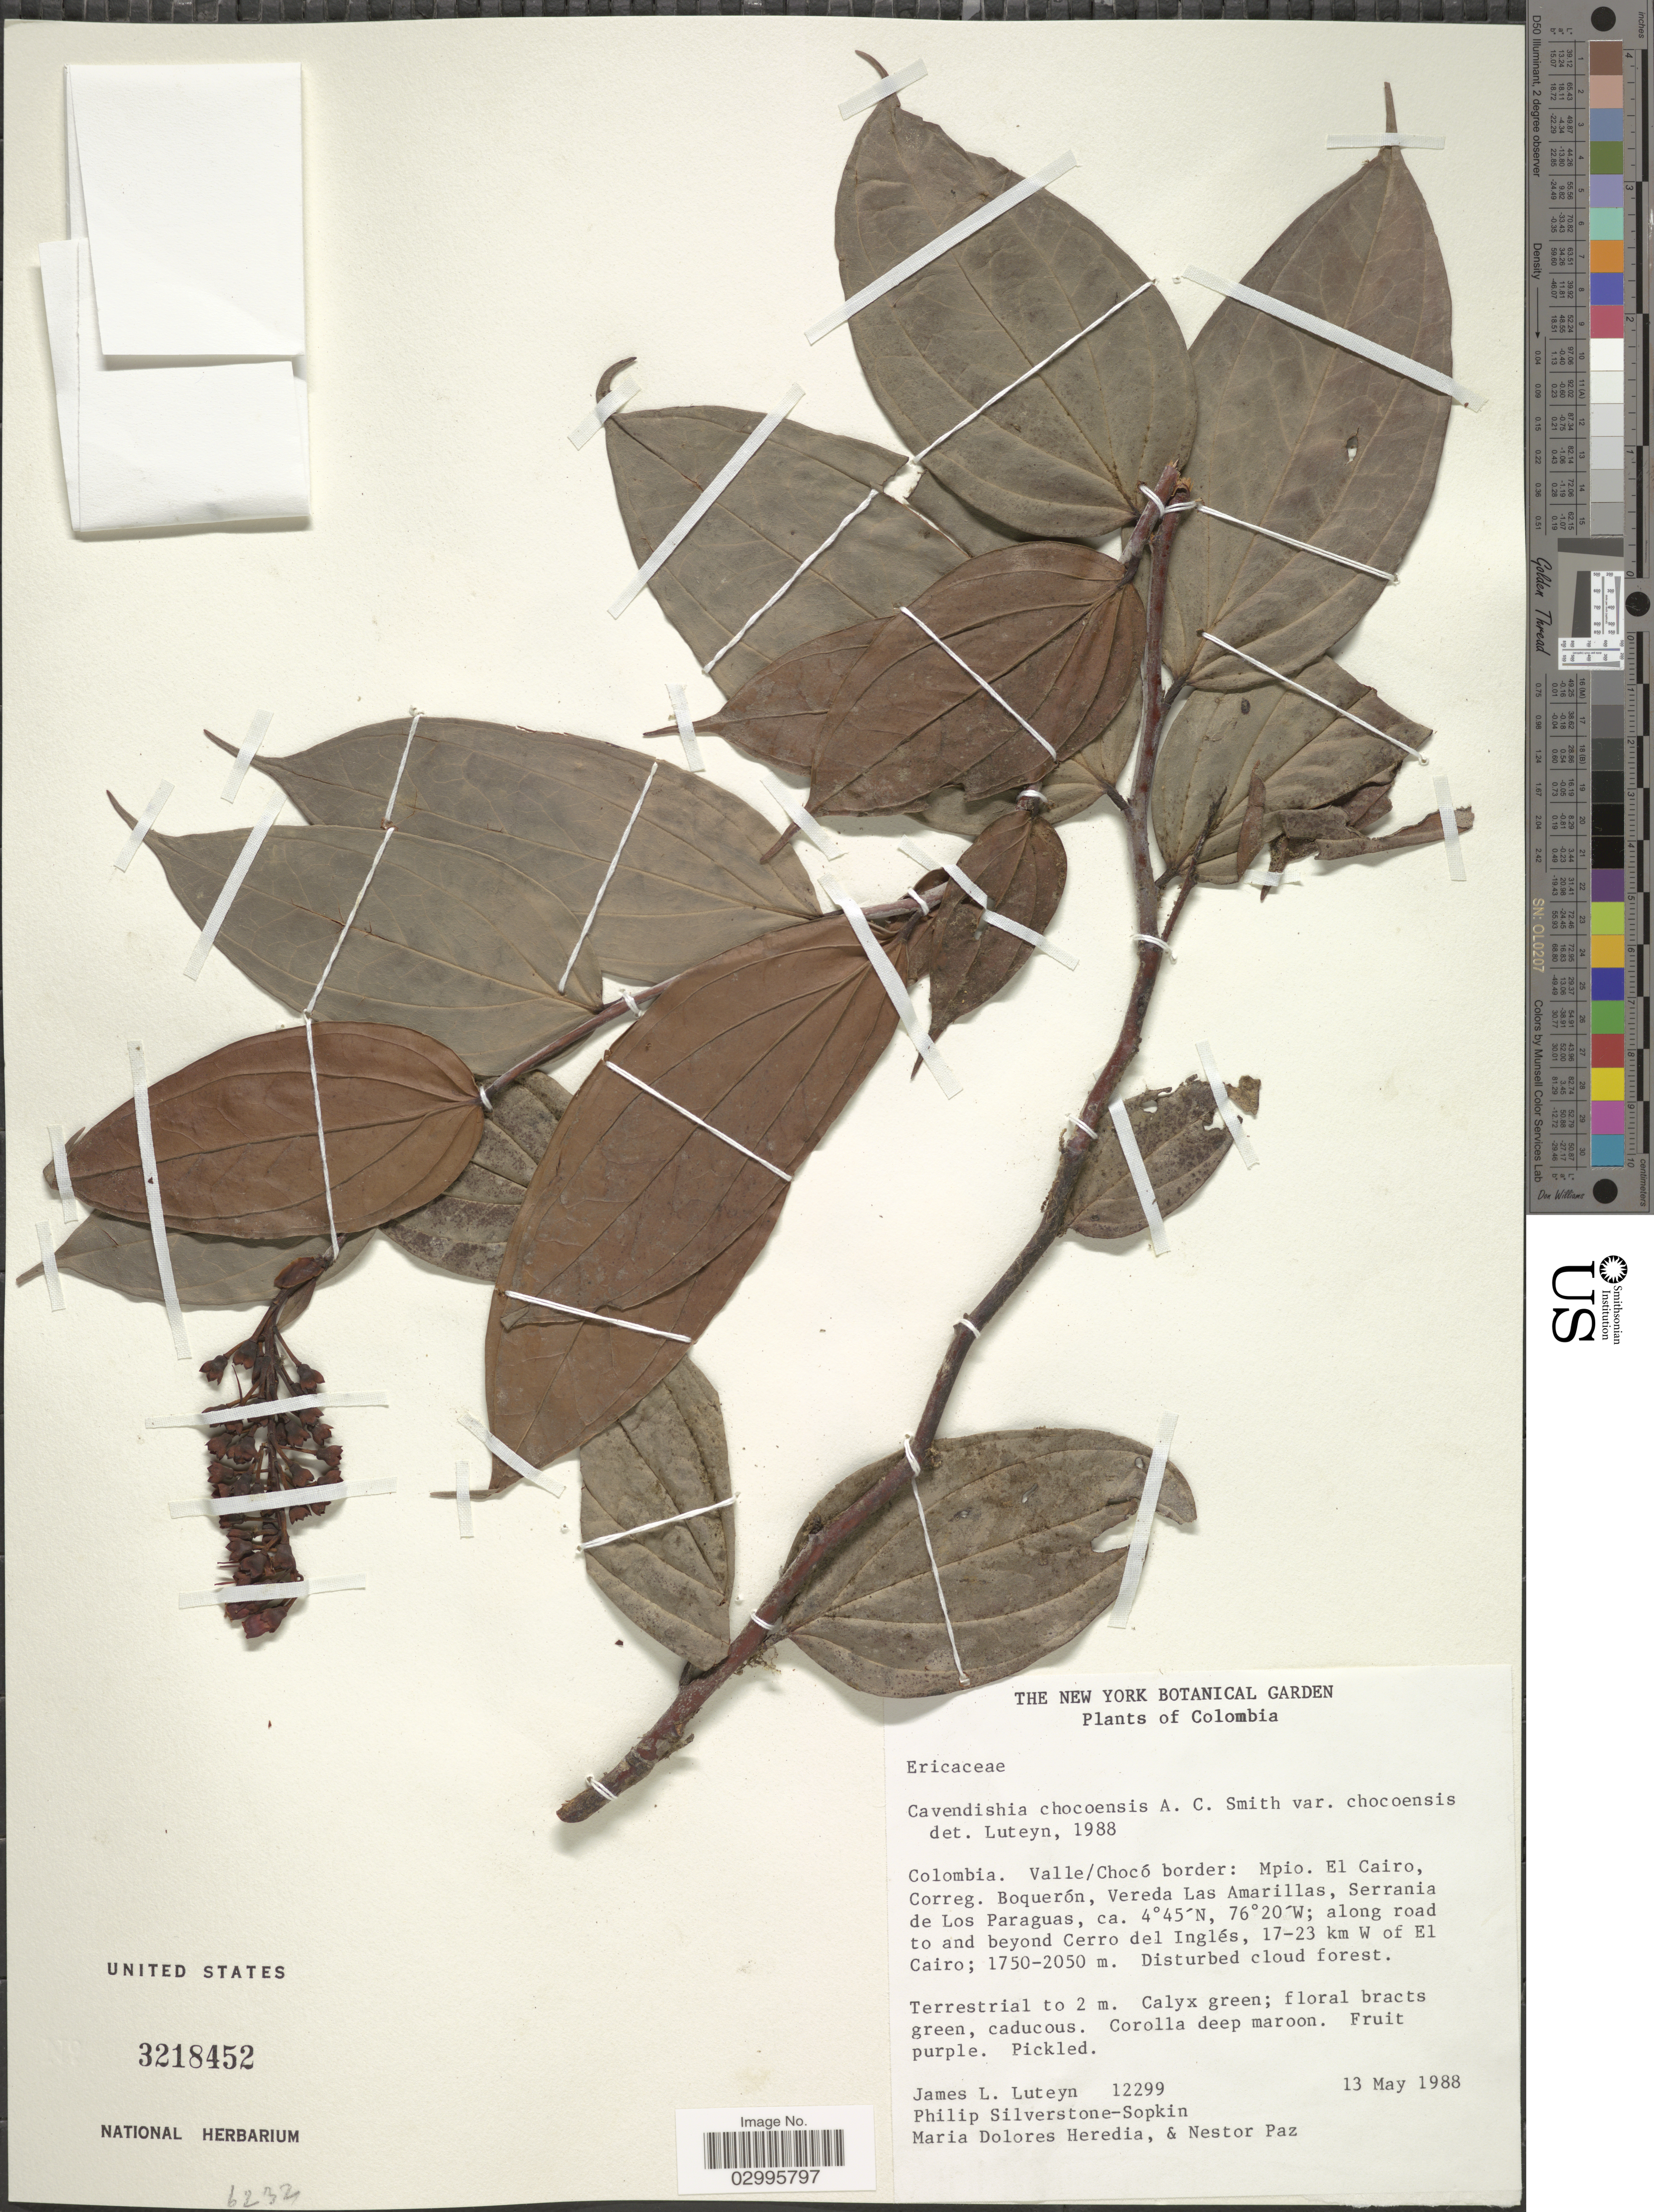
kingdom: Plantae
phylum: Tracheophyta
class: Magnoliopsida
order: Ericales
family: Ericaceae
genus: Cavendishia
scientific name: Cavendishia chocoensis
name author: A.C. Sm.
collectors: J. Luteyn, P. A. Silverstone-Sopkin, M. Dolores Heredia & N. Paz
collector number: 12299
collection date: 1988-05-13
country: Colombia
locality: Valle/Chocó border: Mpio. El Cairo: Correg. Boquerón, Vereda Las Amarillas, Serrania de Los Paraguas; along road to and beyond Cerro del Inglés, 17-23 km W of El Cairo.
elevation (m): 1750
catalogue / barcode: US 3218452